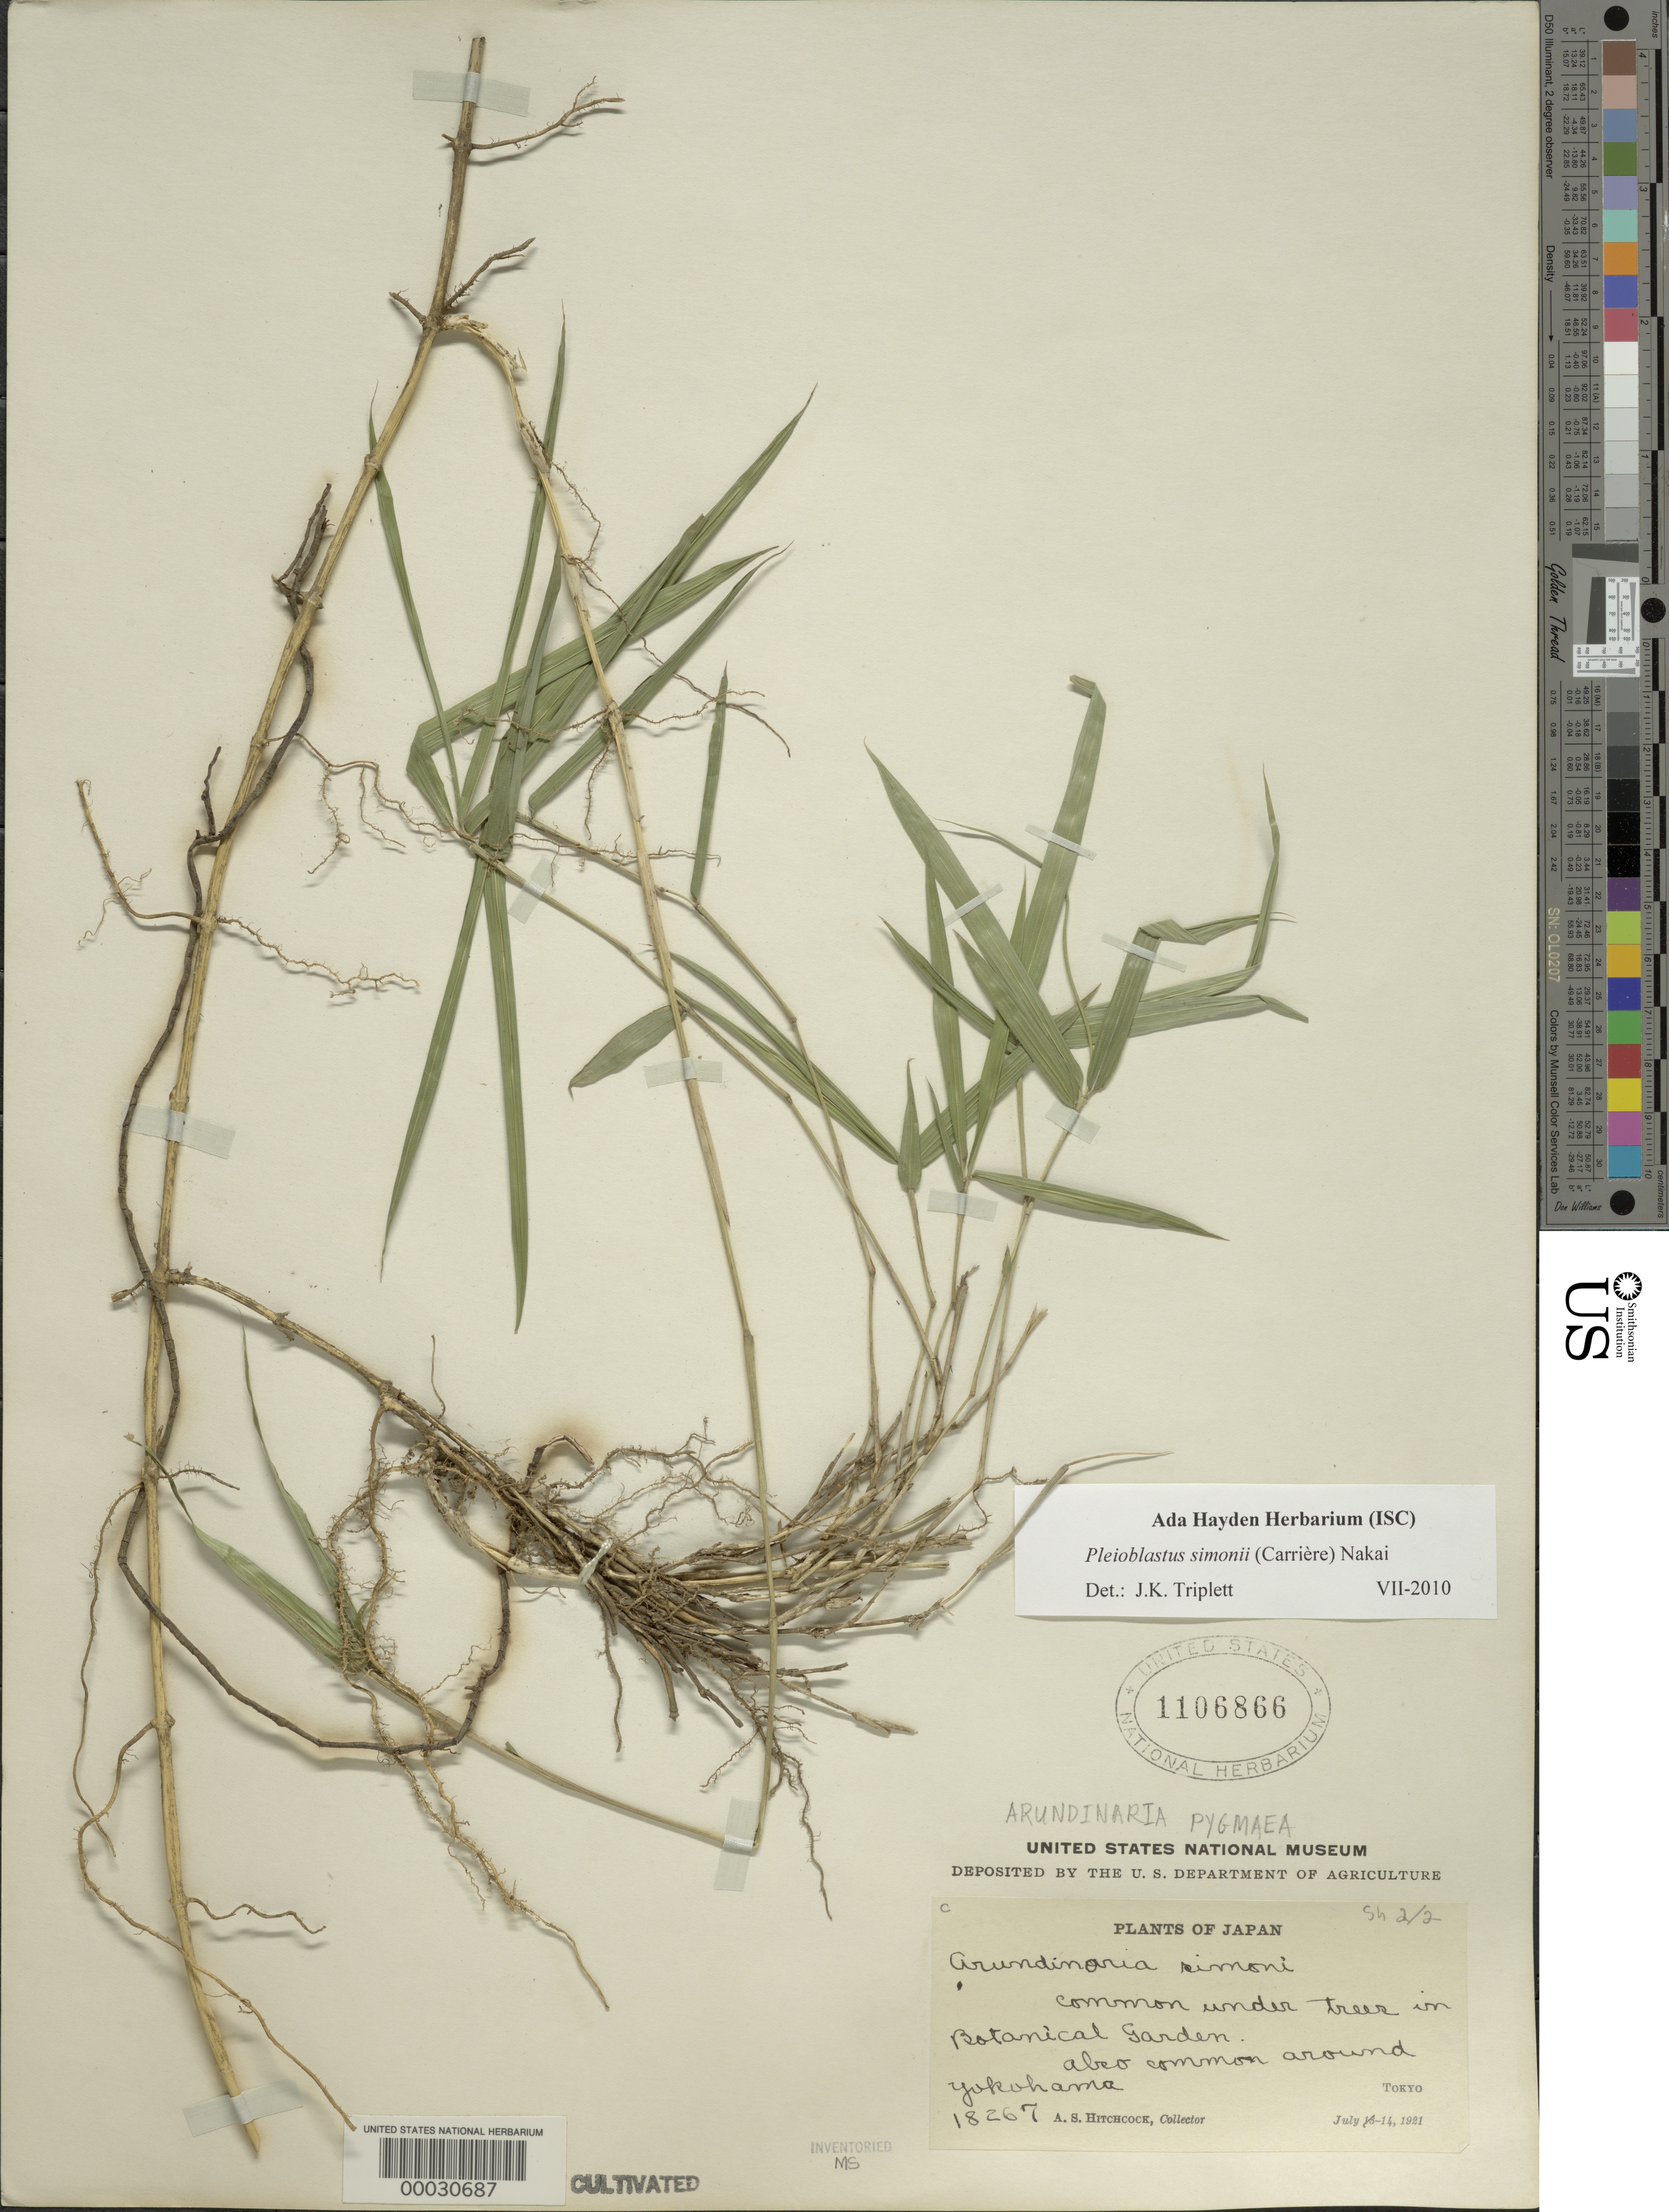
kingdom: Plantae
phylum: Tracheophyta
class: Liliopsida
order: Poales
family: Poaceae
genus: Pleioblastus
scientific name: Pleioblastus simonii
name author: (Carrière) Nakai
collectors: A. S. Hitchcock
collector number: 18267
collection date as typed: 14 Jul 1921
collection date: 1921-07-14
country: Japan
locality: Botanical garden-tokyo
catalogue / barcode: US 1106866